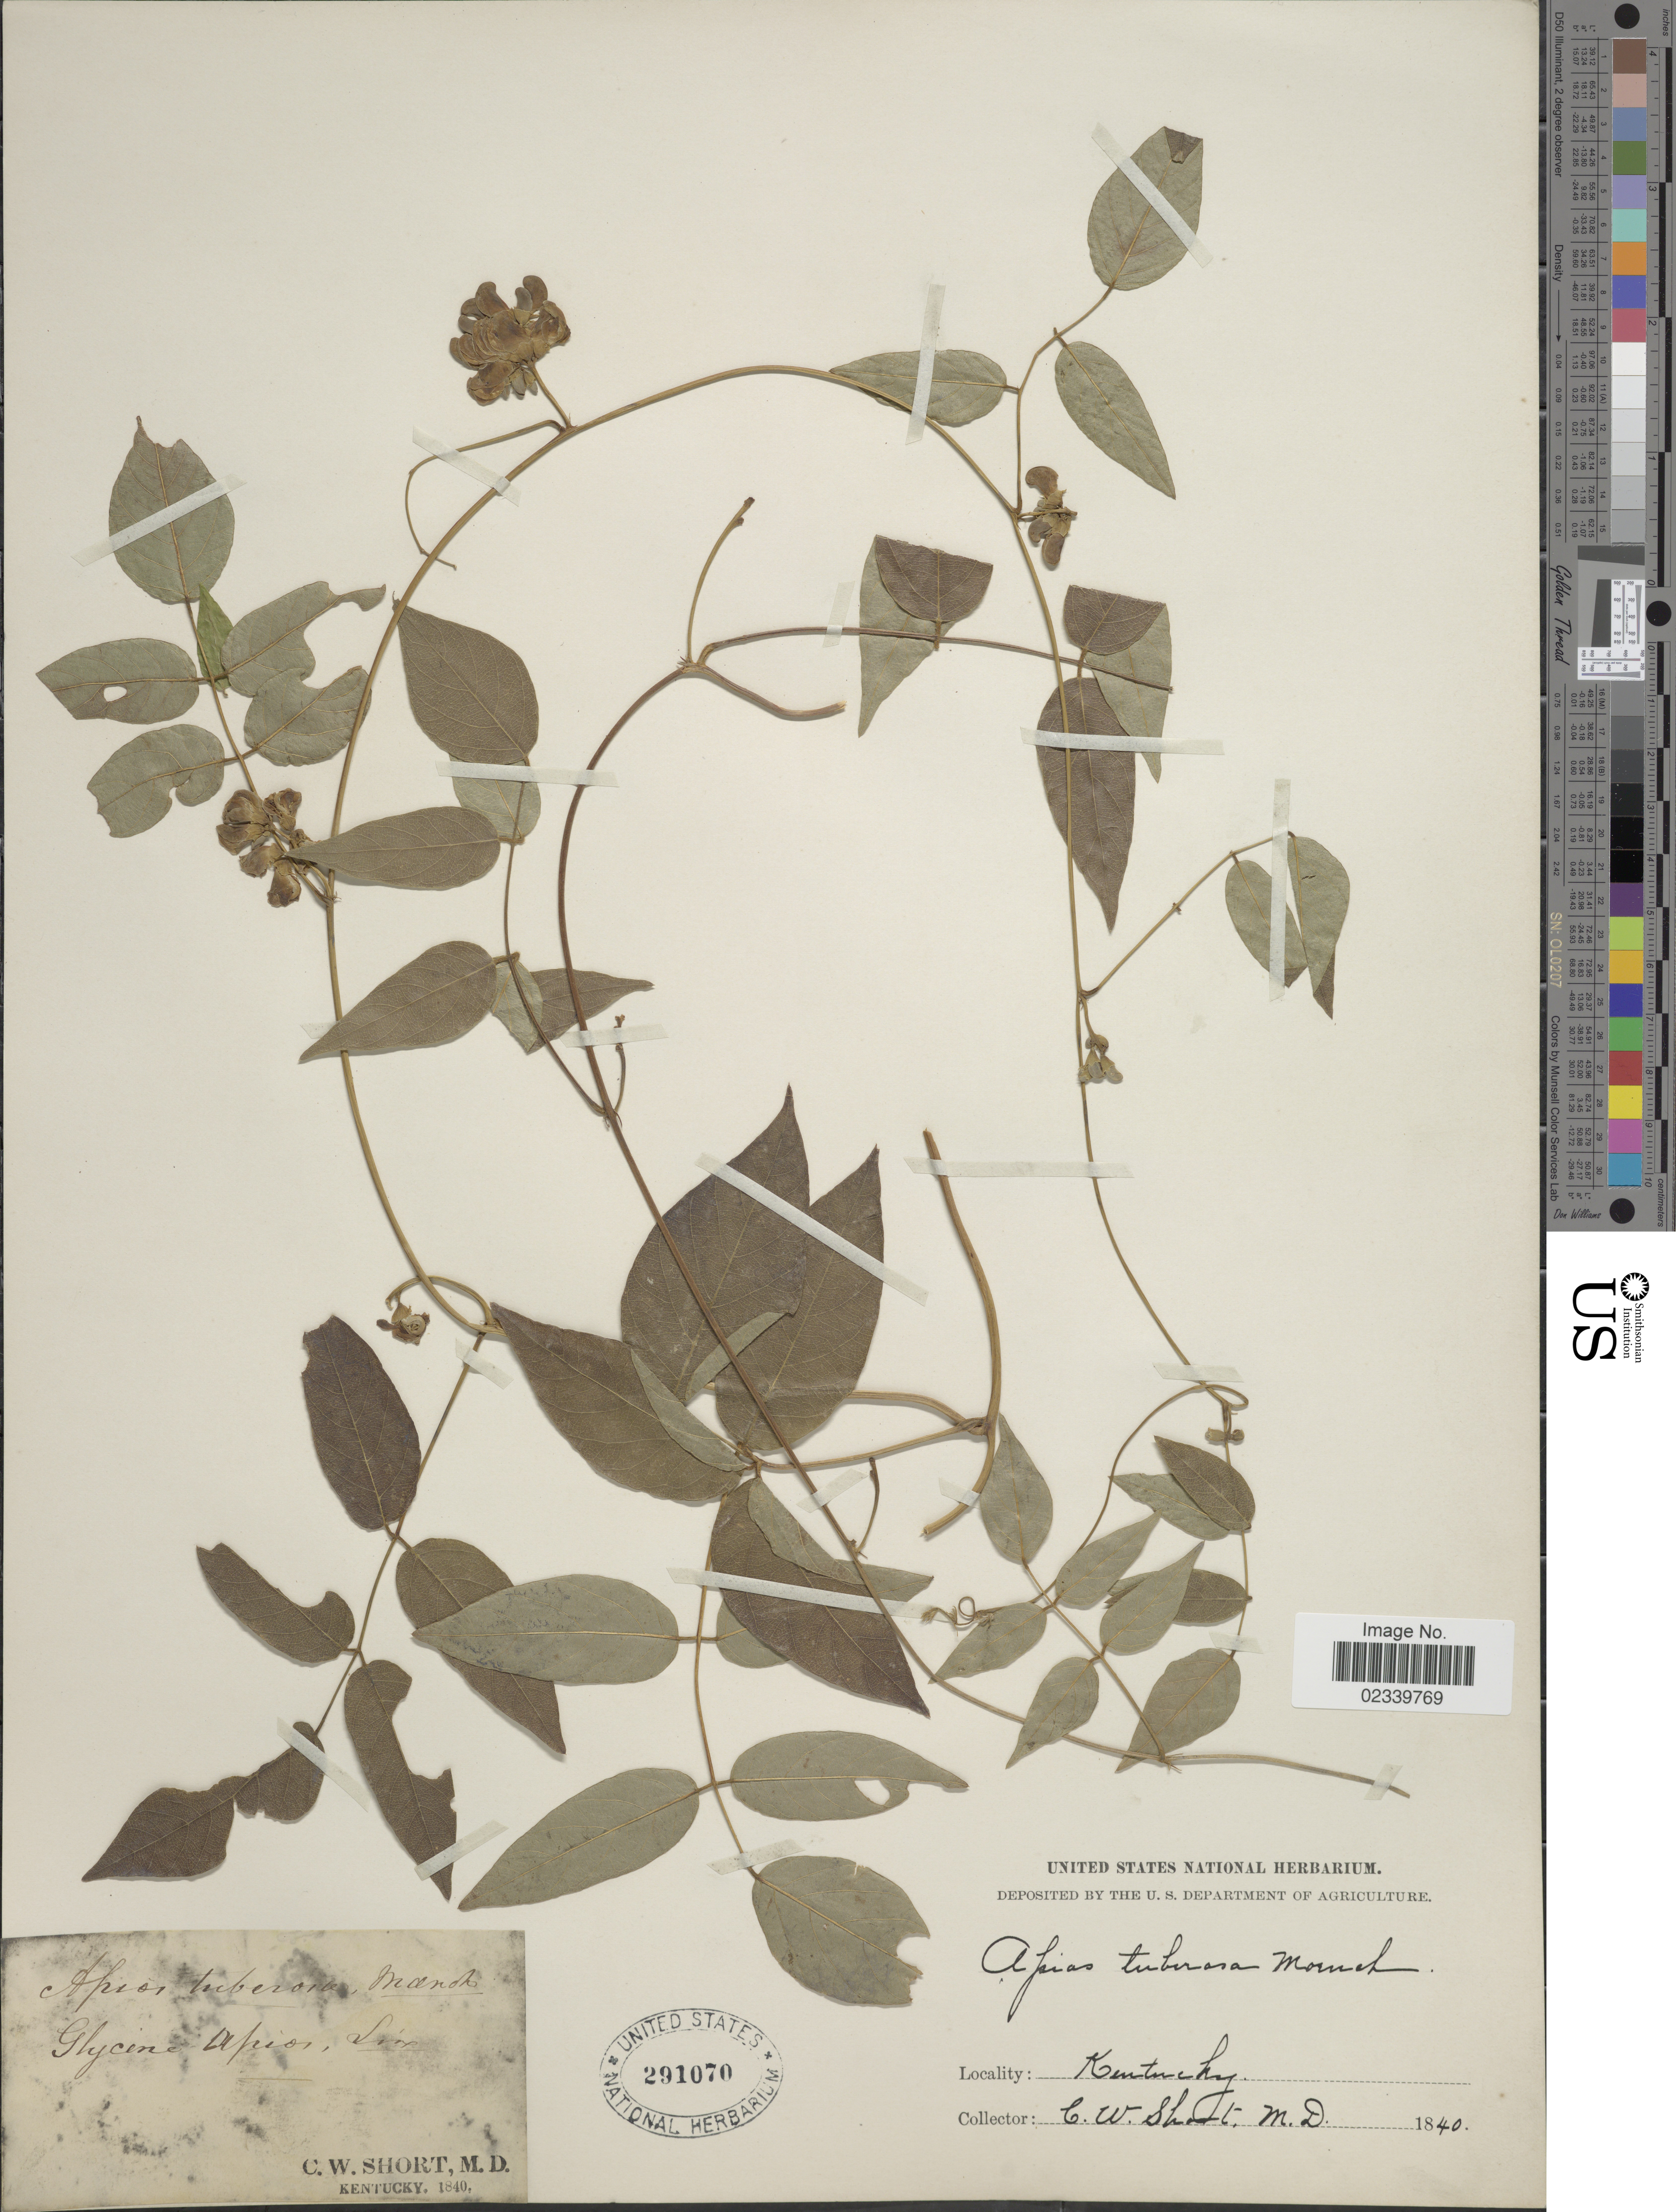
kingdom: Plantae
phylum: Tracheophyta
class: Magnoliopsida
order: Fabales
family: Fabaceae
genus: Apios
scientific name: Apios americana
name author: Medik.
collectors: C. W. Short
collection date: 1840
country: United States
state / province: Kentucky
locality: Kentucky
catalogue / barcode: US 291070